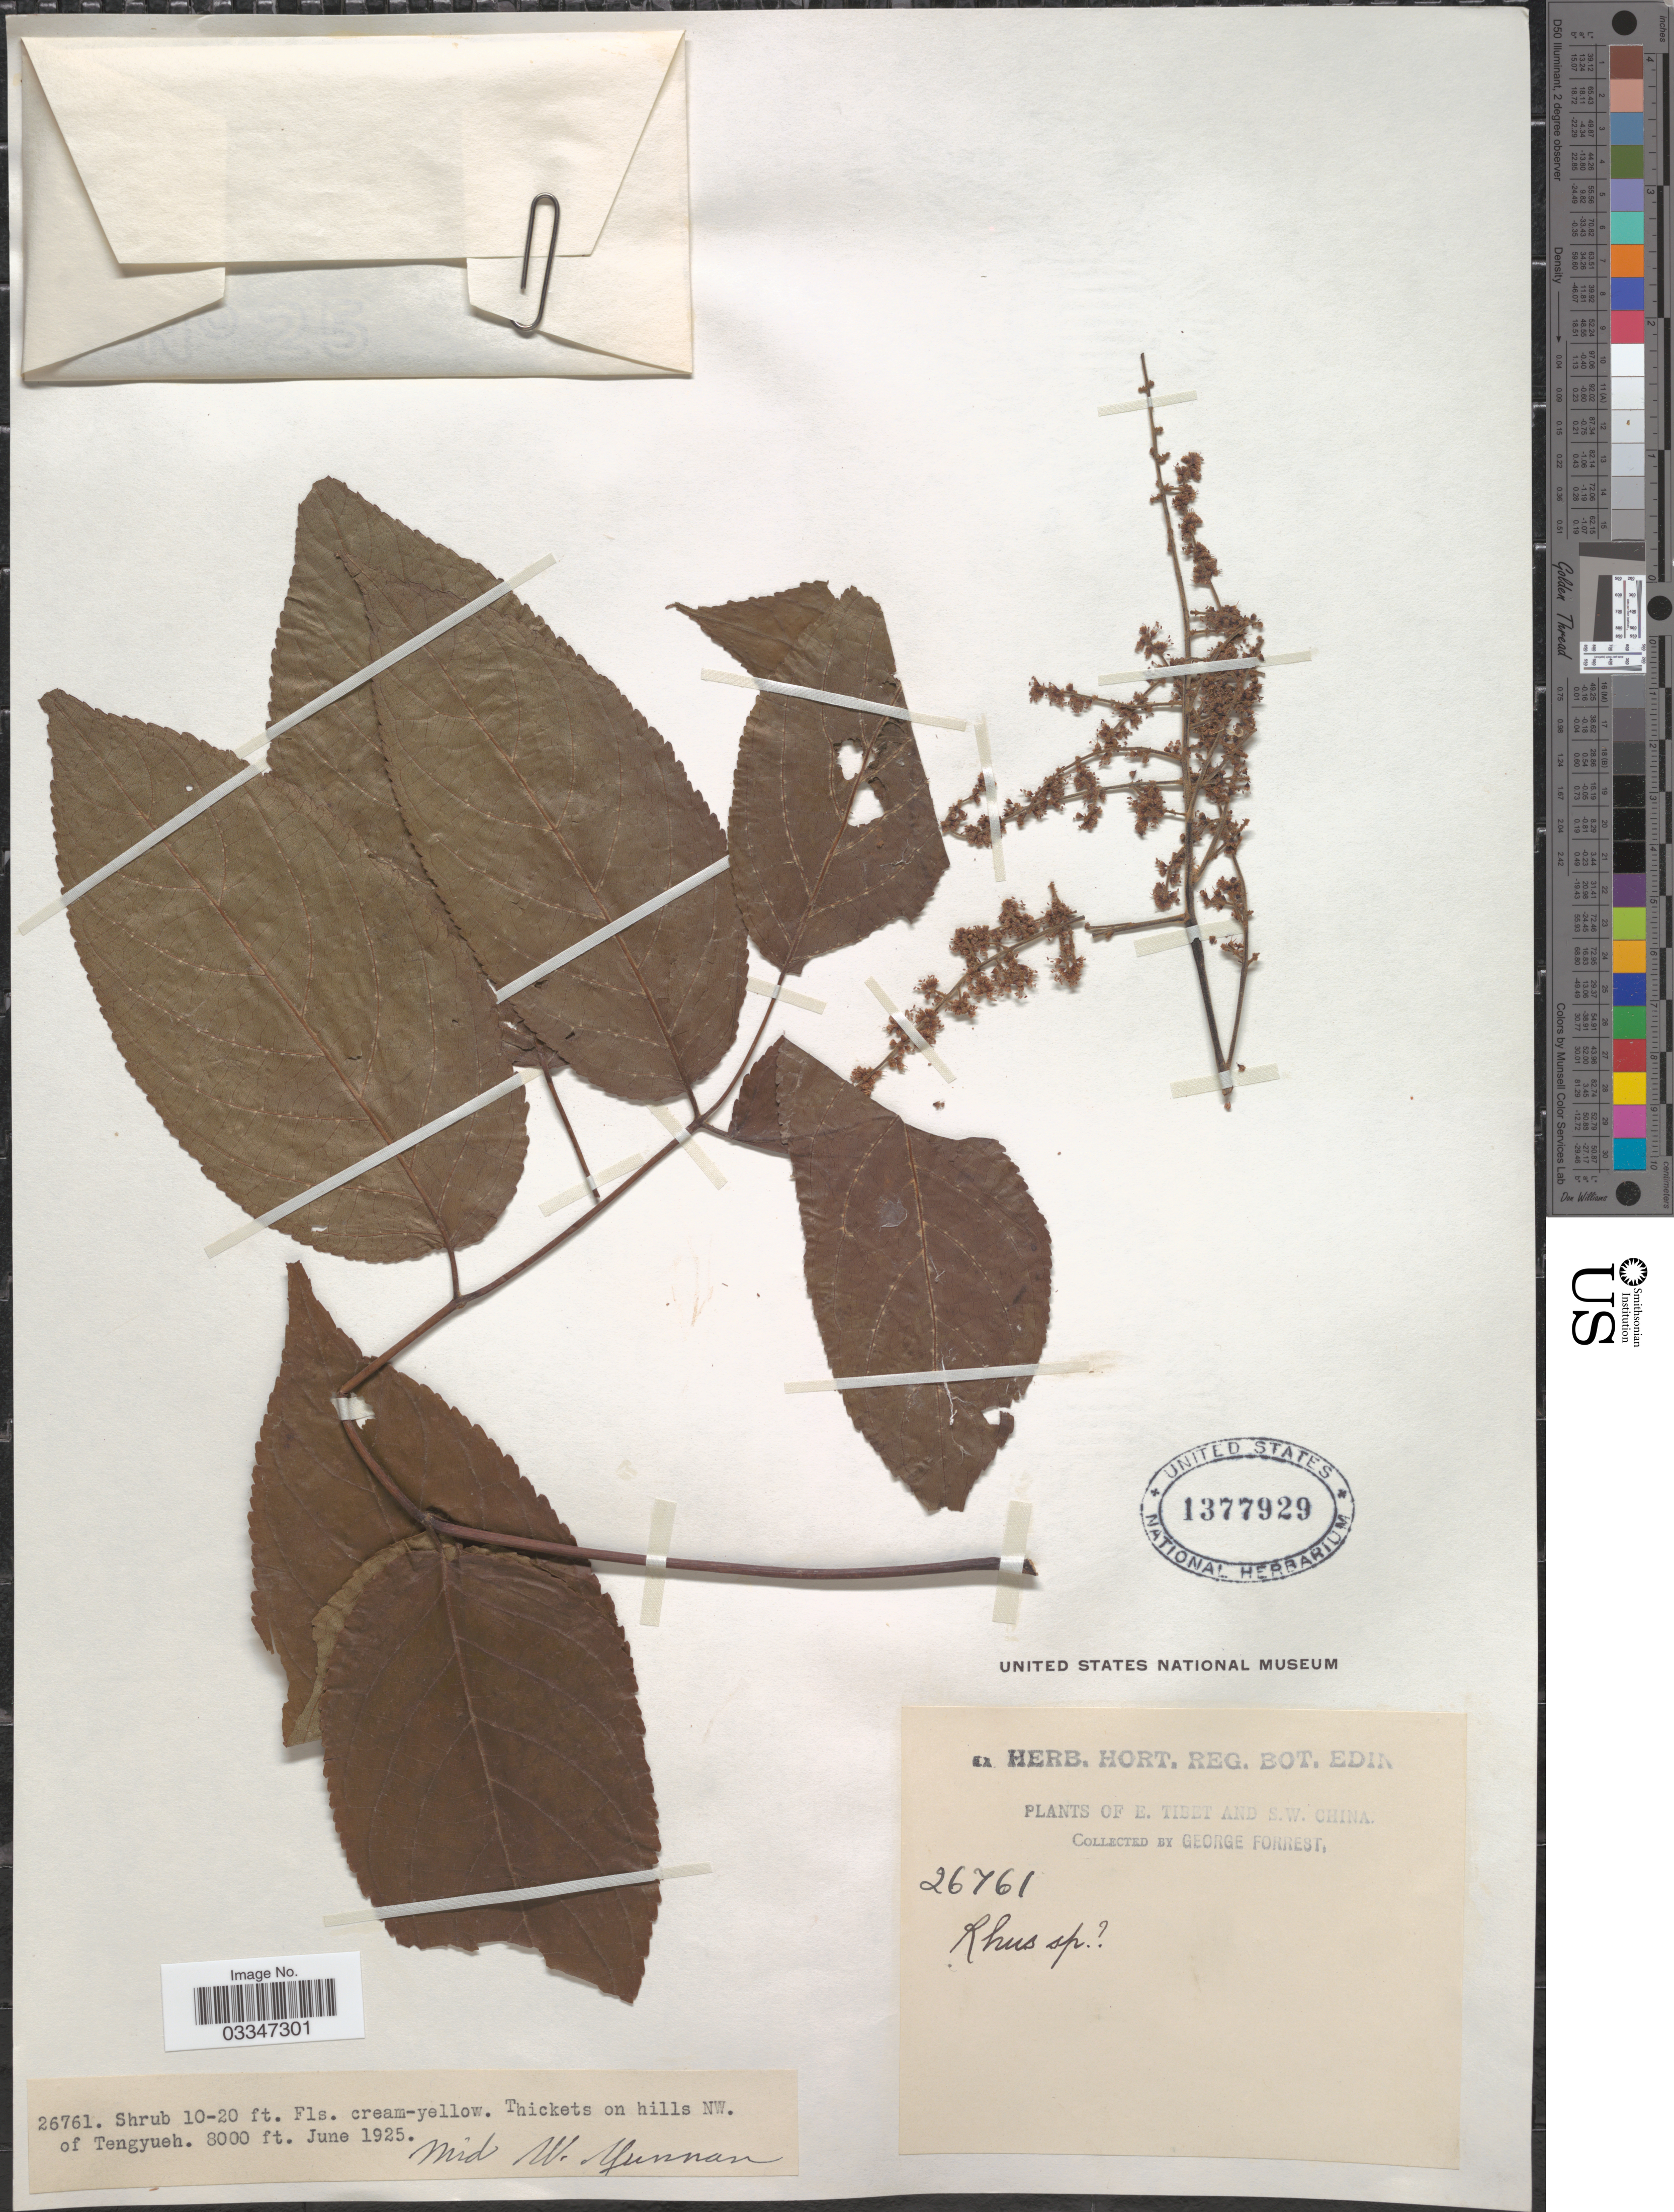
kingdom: Plantae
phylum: Tracheophyta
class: Magnoliopsida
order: Sapindales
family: Anacardiaceae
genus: Rhus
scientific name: Rhus sp.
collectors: G. Forrest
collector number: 26761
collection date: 1925-06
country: China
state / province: Yunnan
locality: Thickets on hills NW. of Tengyueh. Mid W. Yunnan.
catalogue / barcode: US 1377929